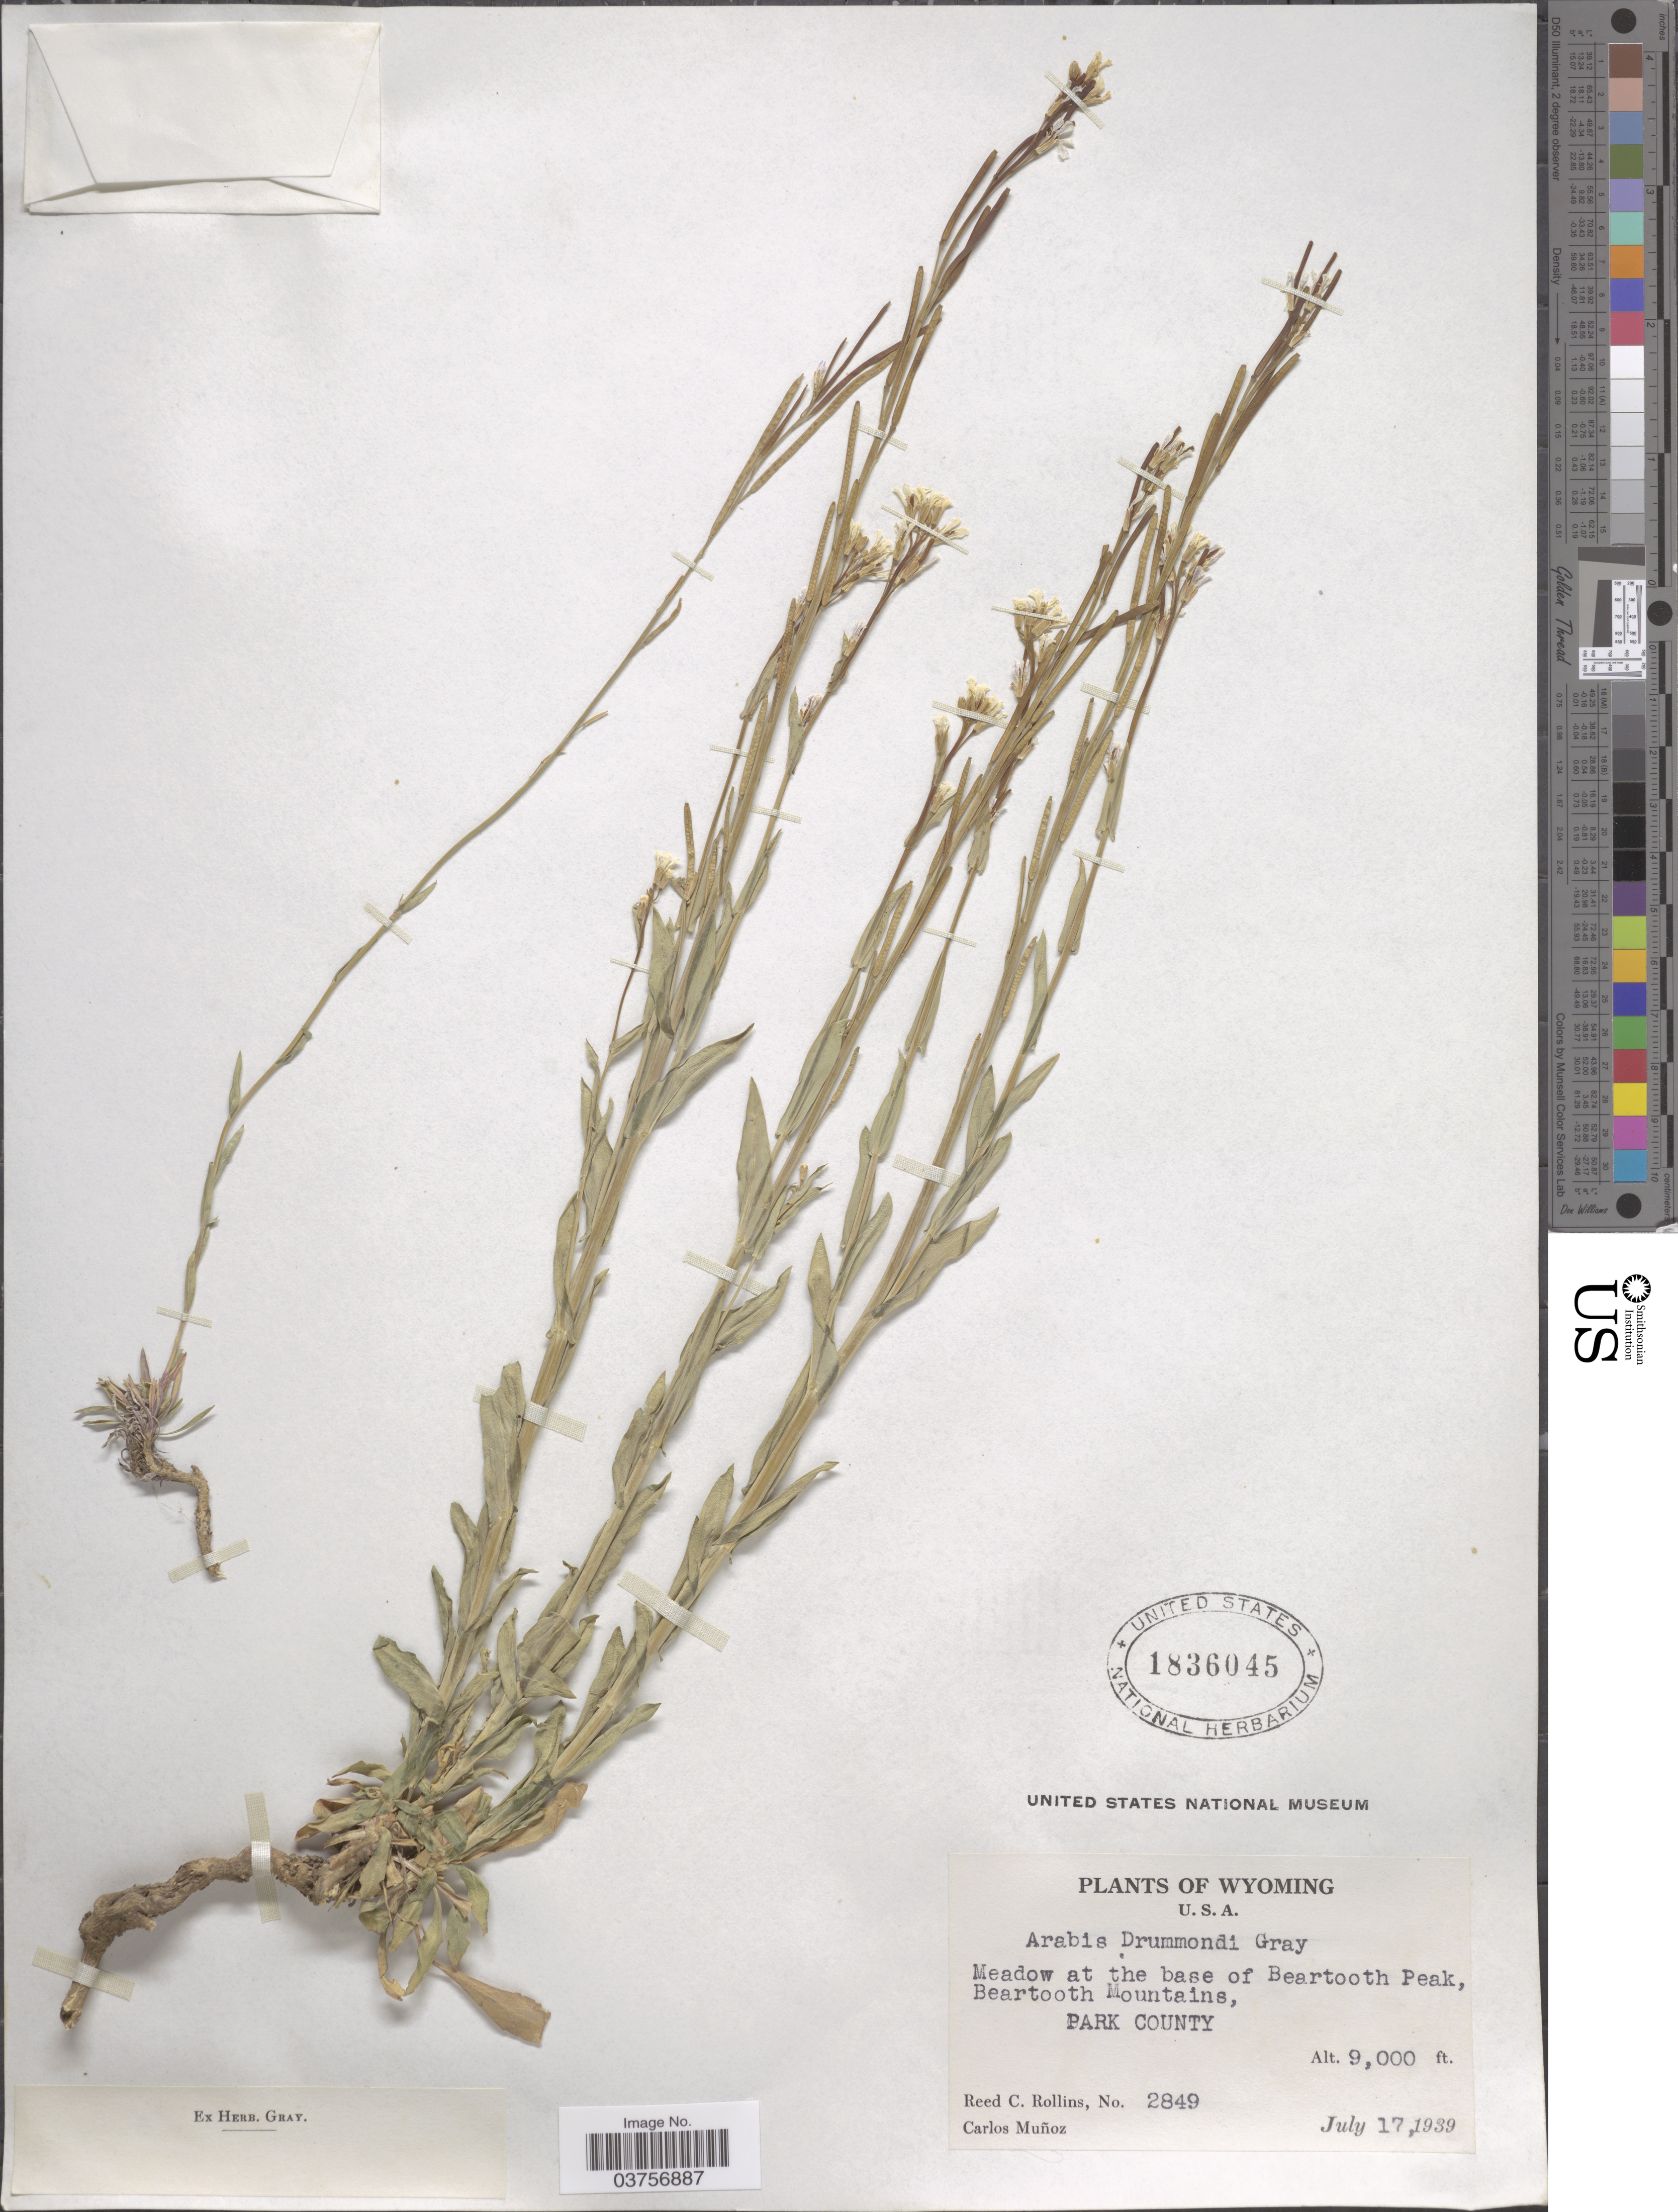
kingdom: Plantae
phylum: Tracheophyta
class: Magnoliopsida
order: Brassicales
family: Brassicaceae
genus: Arabis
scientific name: Arabis drummondii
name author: A. Gray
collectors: R. C. Rollins & C. Muñoz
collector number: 2849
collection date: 1939-07-17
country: United States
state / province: Wyoming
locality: Meadow at the base of Beartooth Peak, Beartooth Mountains, Park County.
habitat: meadow at base of peak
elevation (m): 2743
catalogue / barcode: US 1836045